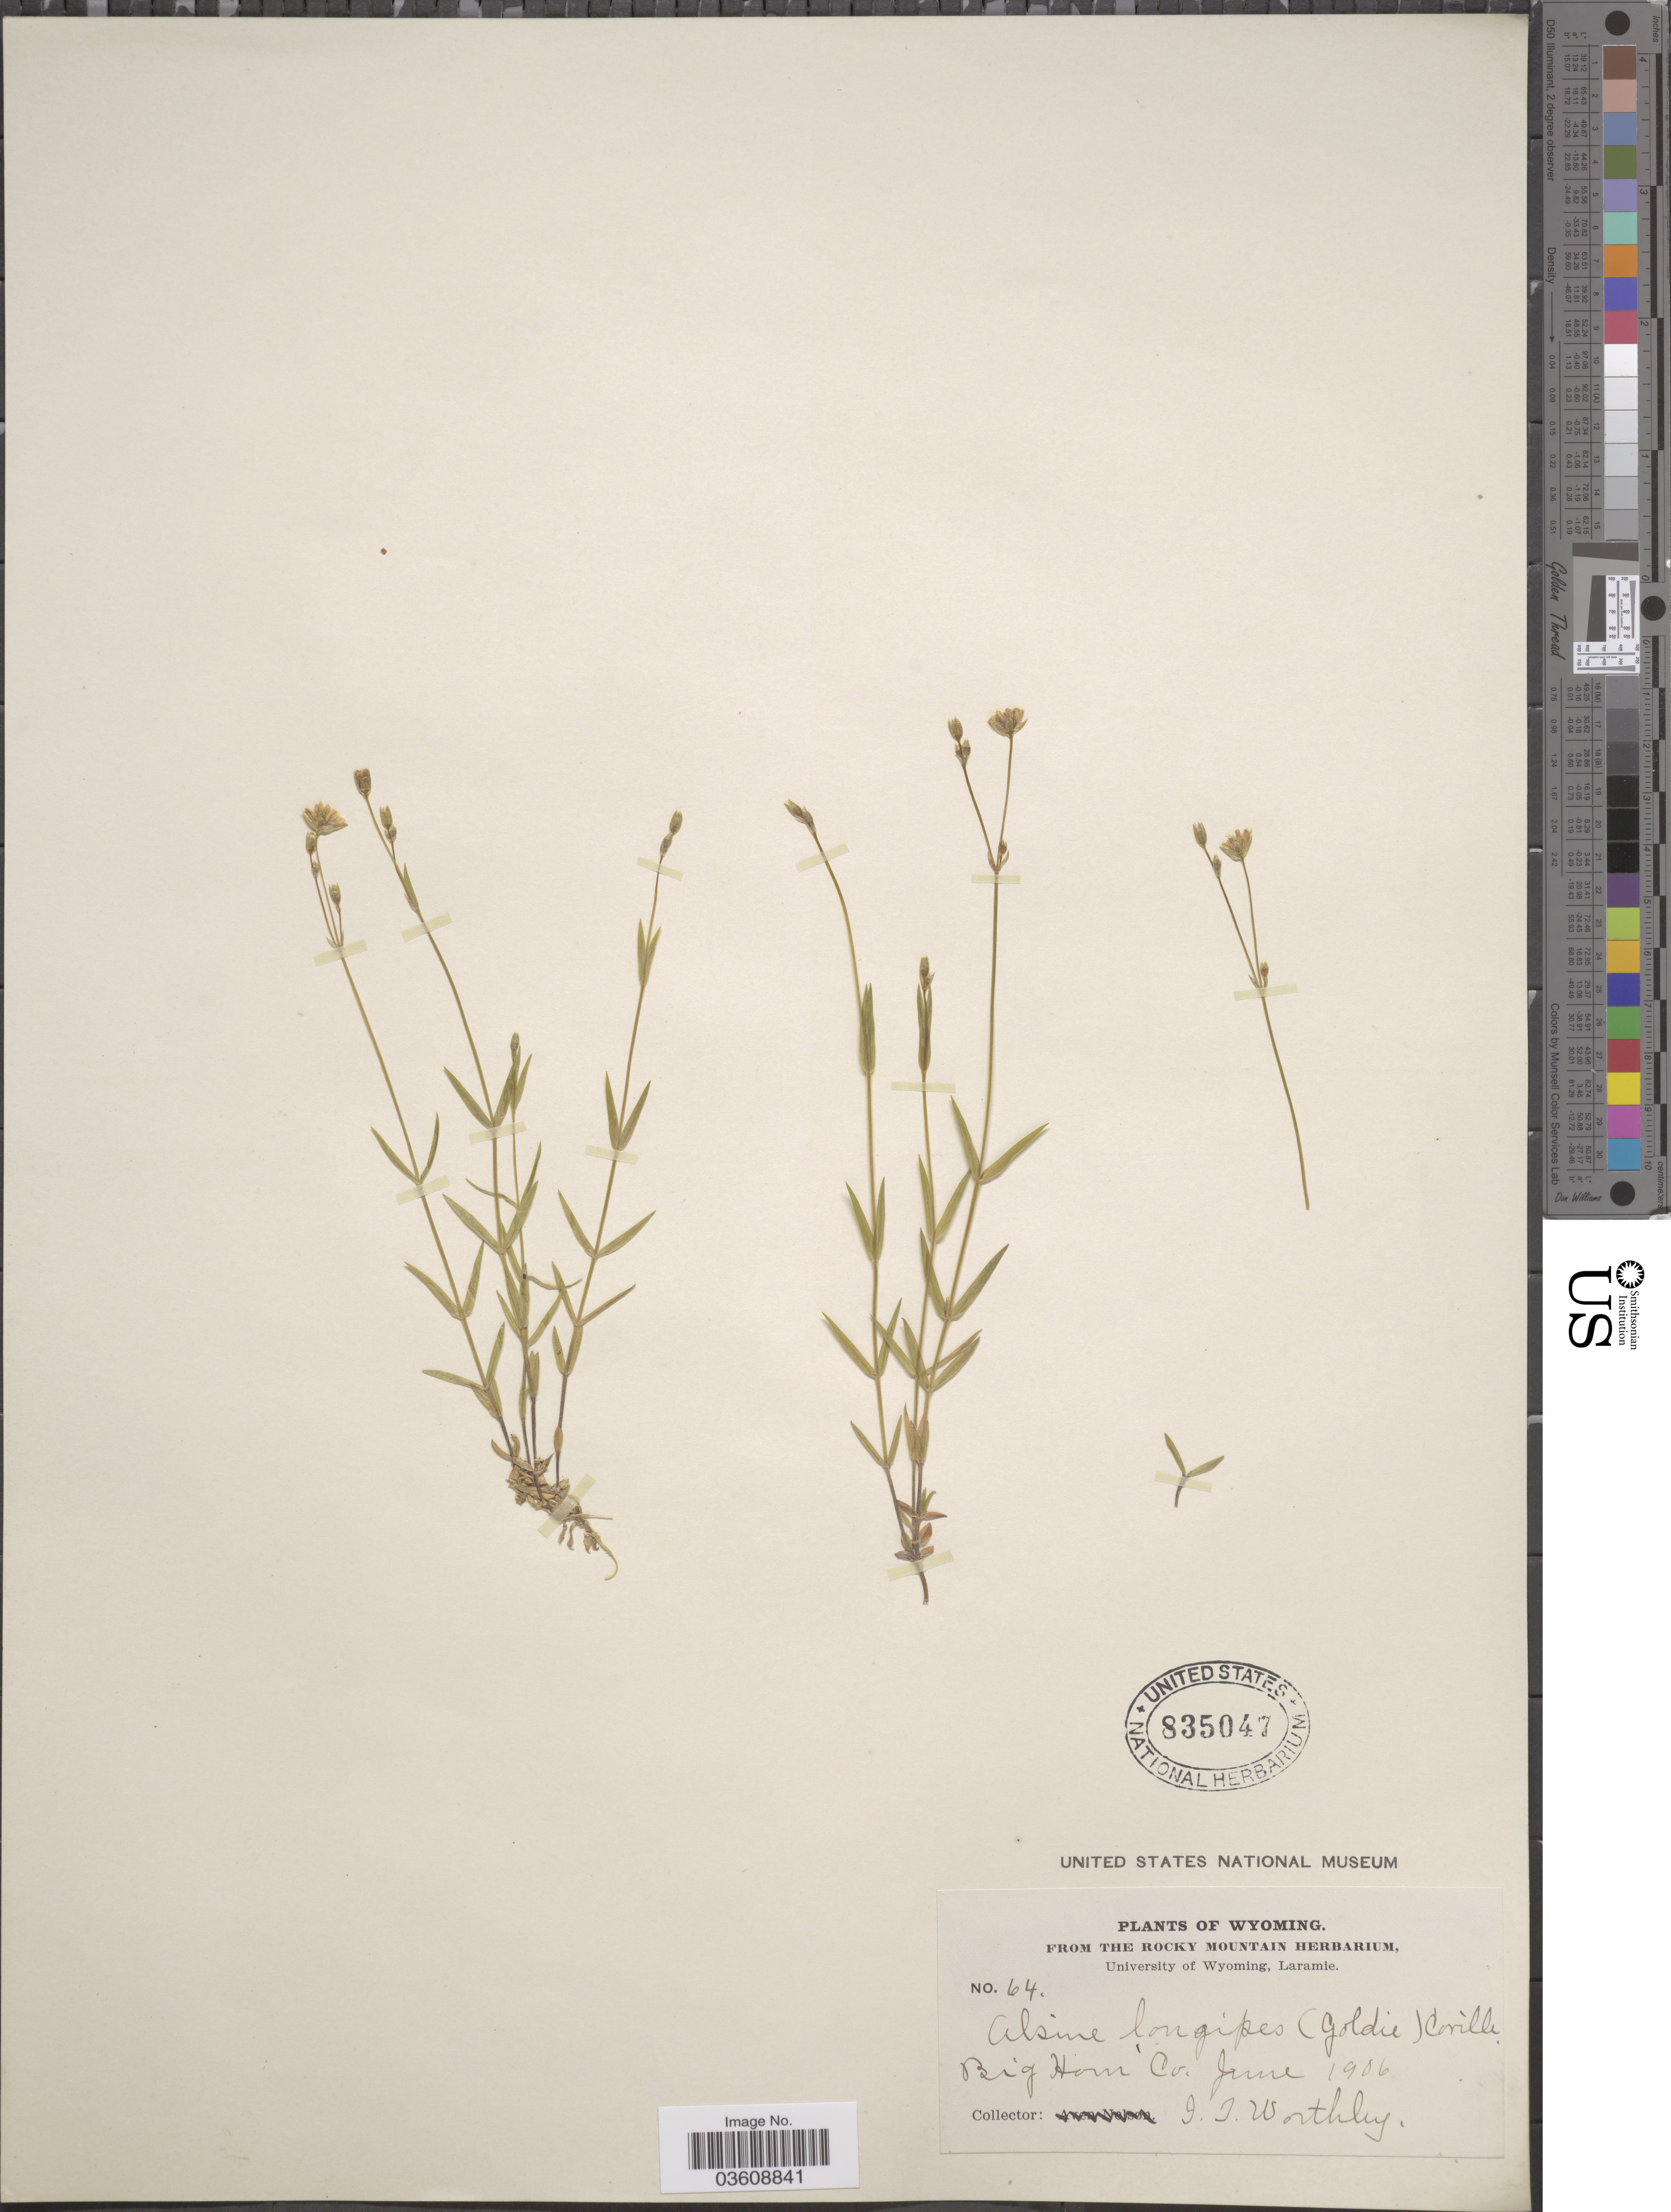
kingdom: Plantae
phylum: Tracheophyta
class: Magnoliopsida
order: Caryophyllales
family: Caryophyllaceae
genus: Stellaria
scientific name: Stellaria longipes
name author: Goldie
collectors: I. Worthley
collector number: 64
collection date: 1986-06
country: United States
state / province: Wyoming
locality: Big Horn Co.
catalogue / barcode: US 835047